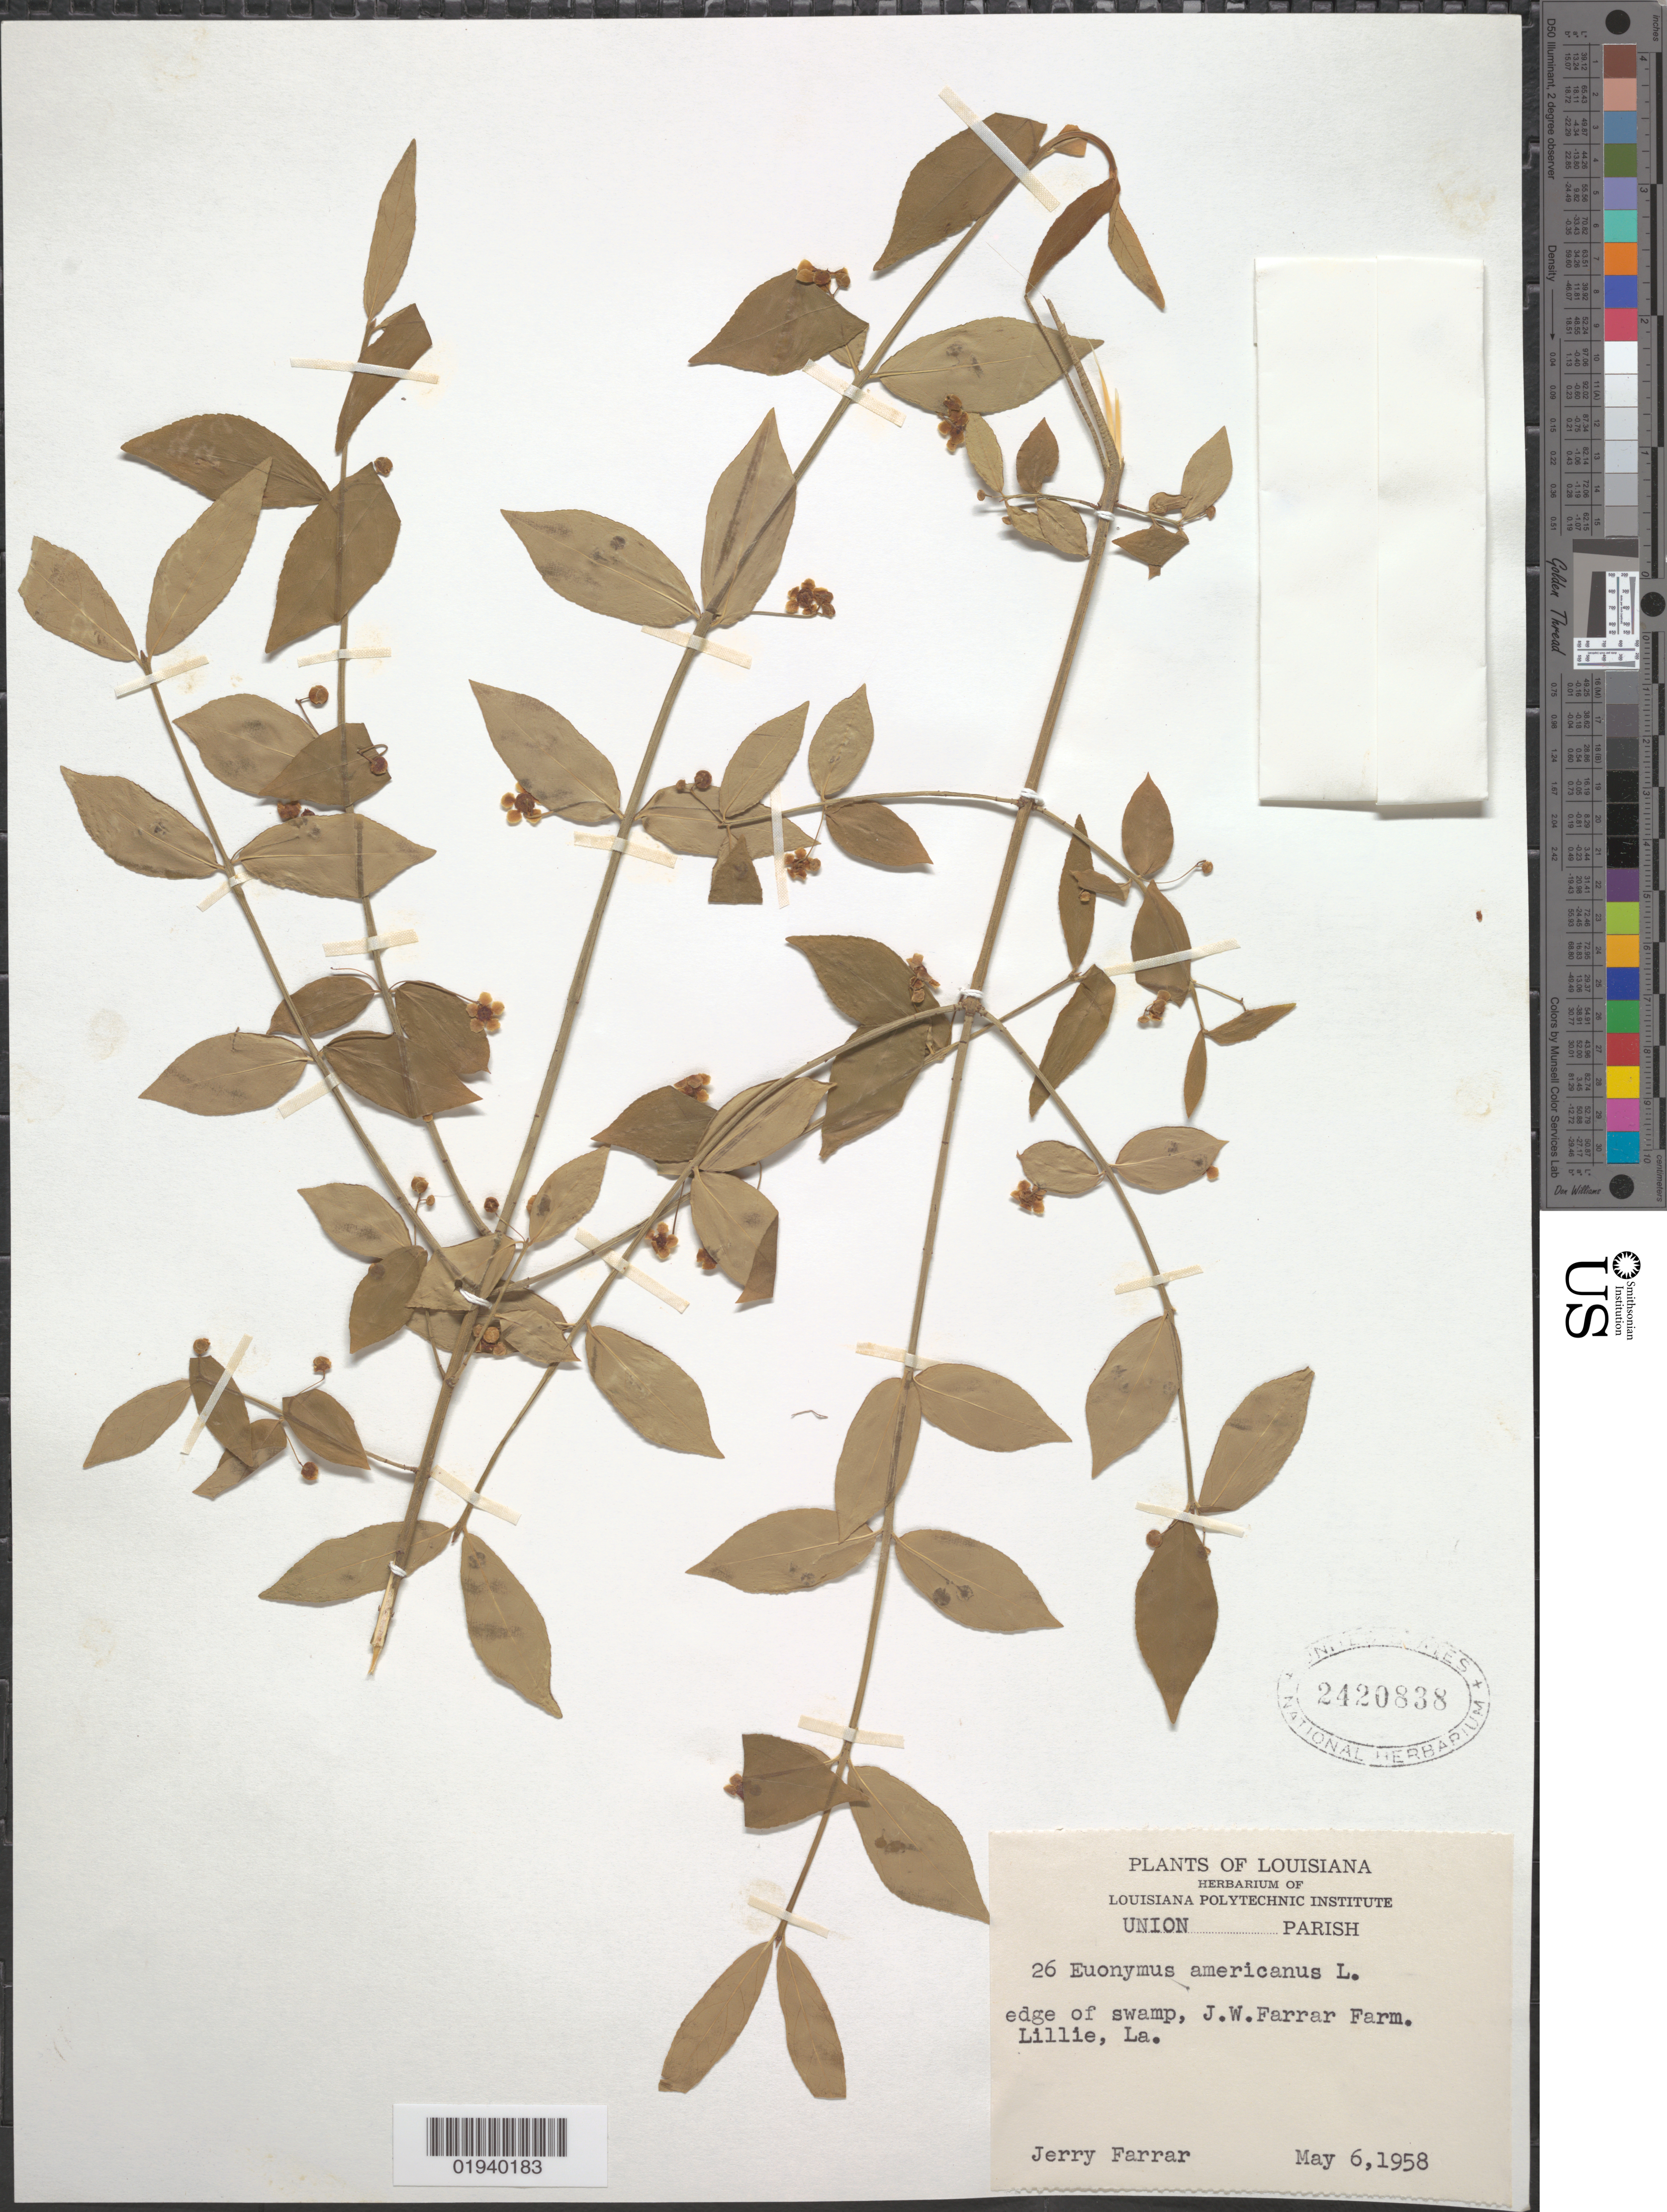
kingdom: Plantae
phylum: Tracheophyta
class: Magnoliopsida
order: Celastrales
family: Celastraceae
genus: Euonymus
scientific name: Euonymus americanus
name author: L.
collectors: J. Farrar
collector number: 26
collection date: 1958-05-06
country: United States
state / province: Louisiana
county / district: Union Parish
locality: Lillie. J.W. Farrar Farm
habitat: Edge of swamp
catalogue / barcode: US 2420838